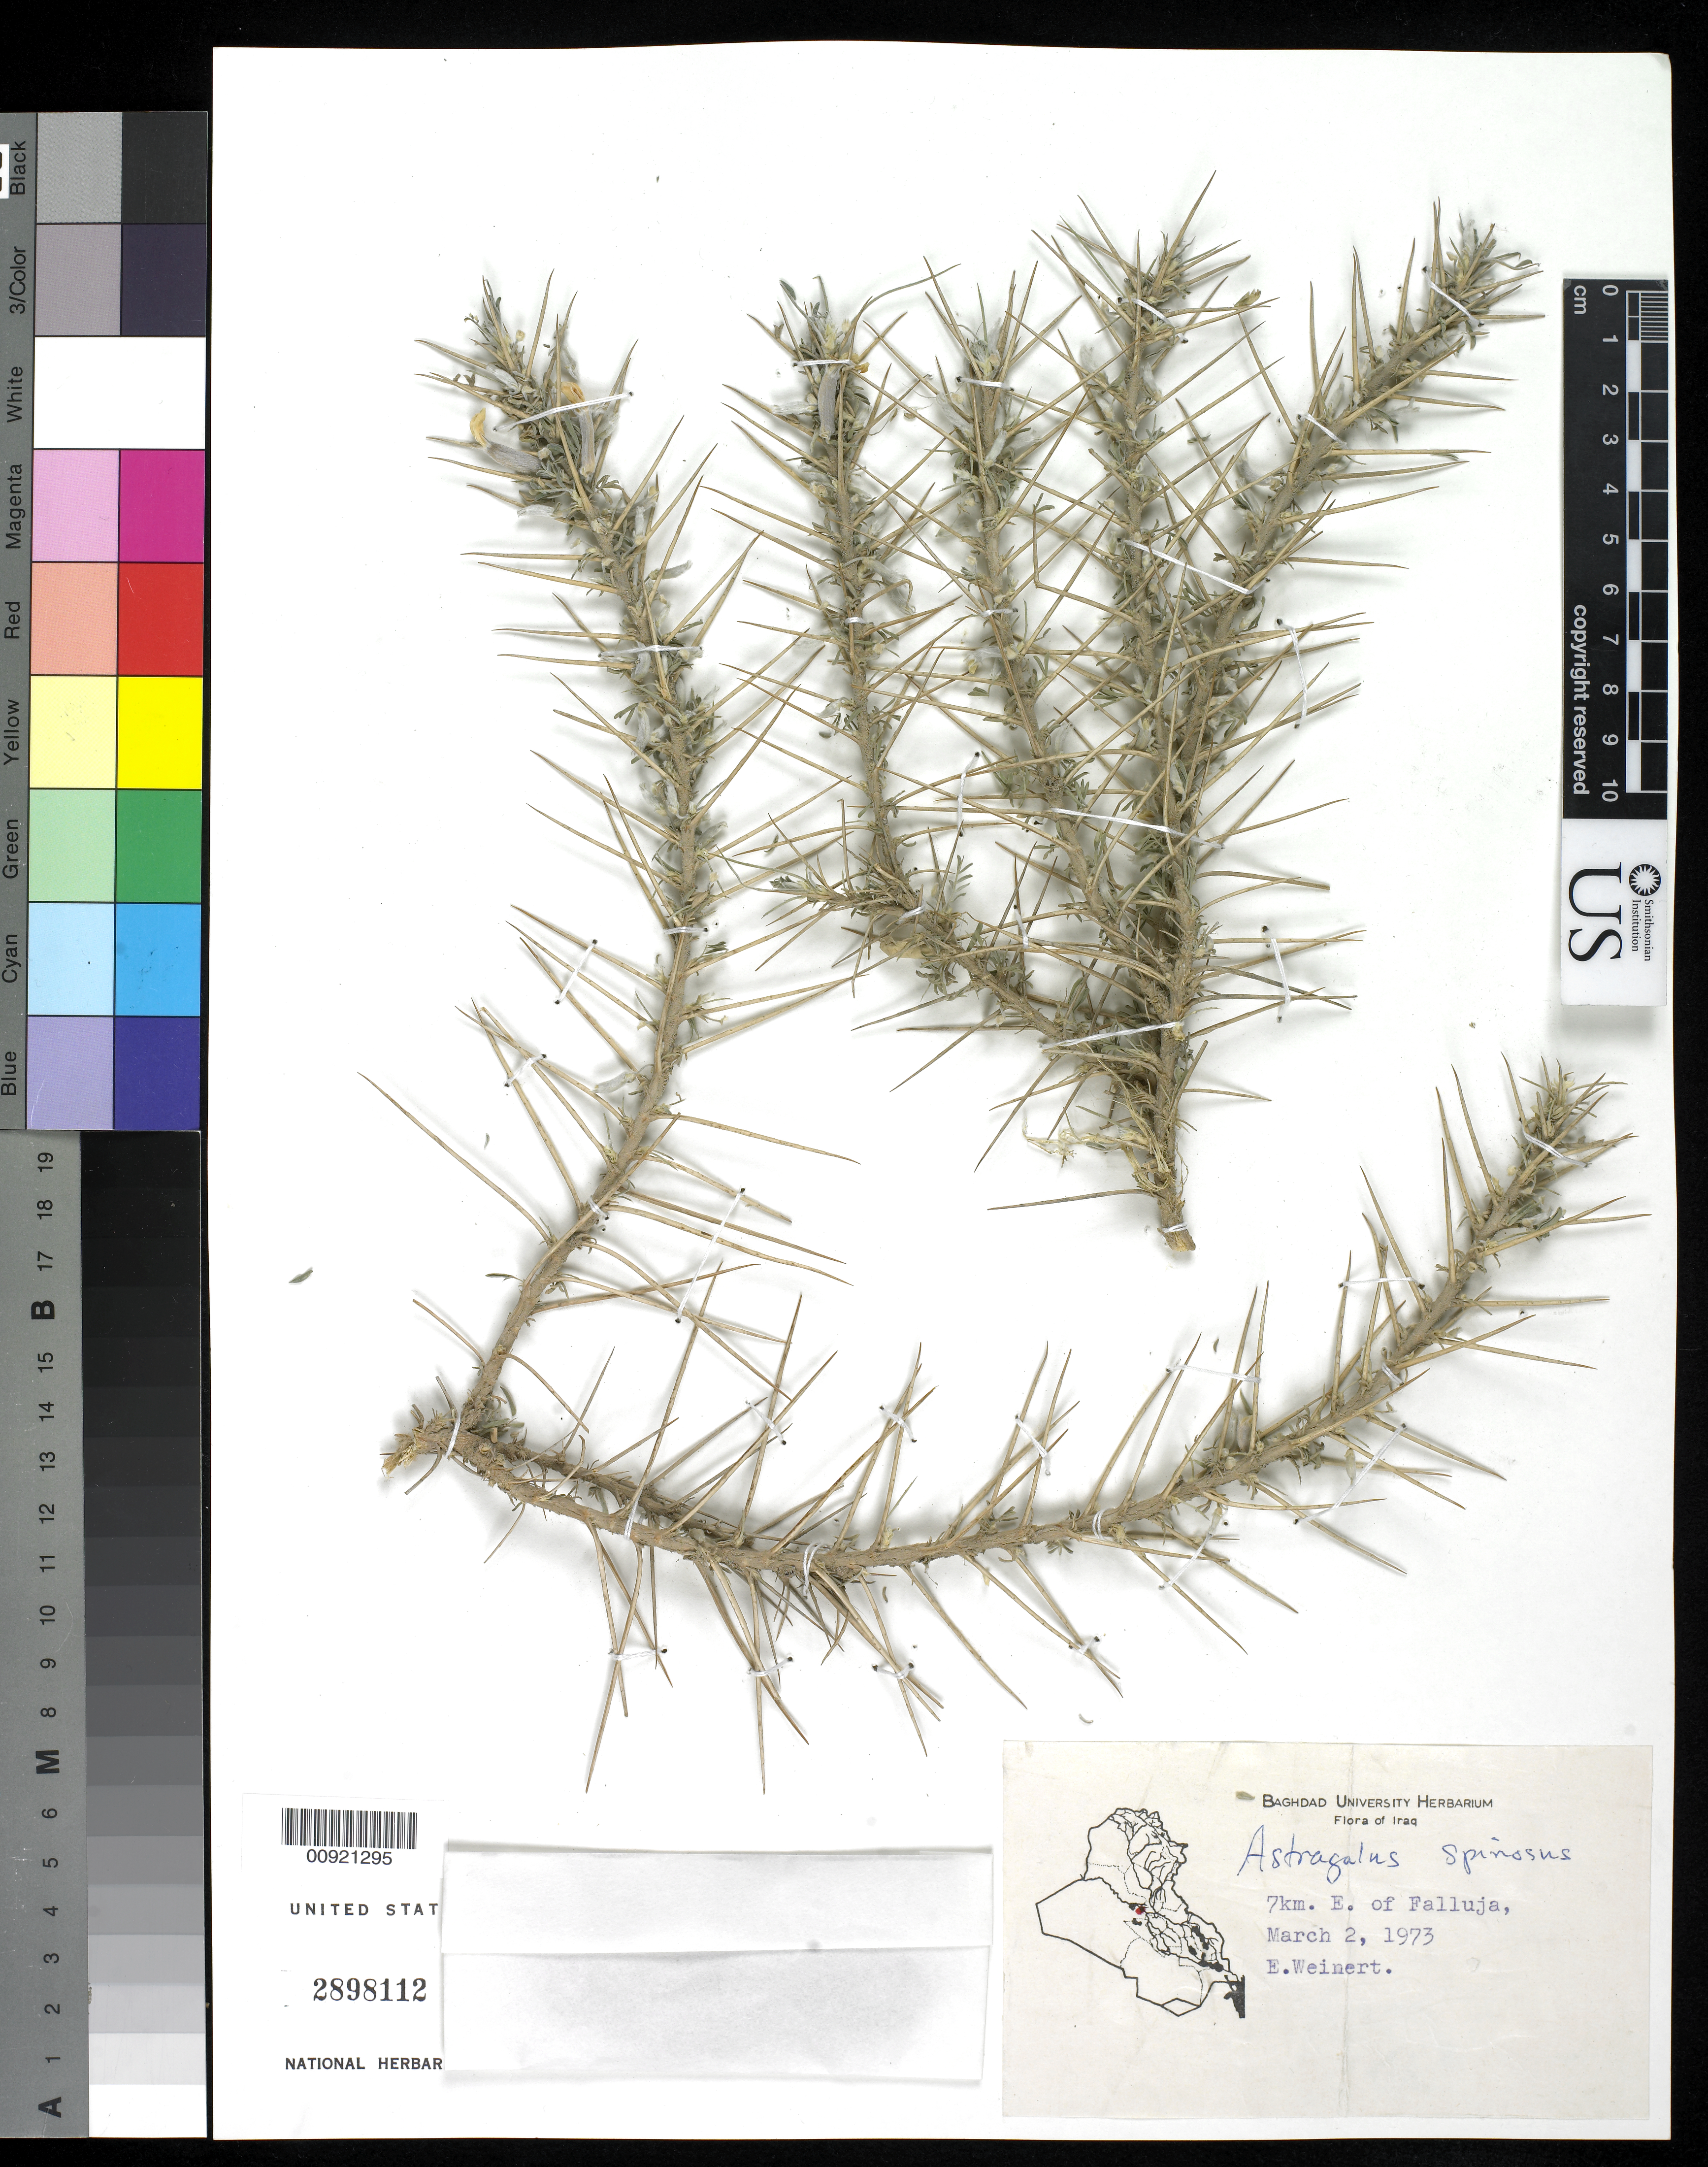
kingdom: Plantae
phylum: Tracheophyta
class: Magnoliopsida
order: Fabales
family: Fabaceae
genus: Astragalus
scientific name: Astragalus spinosus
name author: Muschl.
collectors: E. Weinert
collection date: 1973-03-02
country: Iraq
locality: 7km E of Falluja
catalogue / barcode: US 2898112